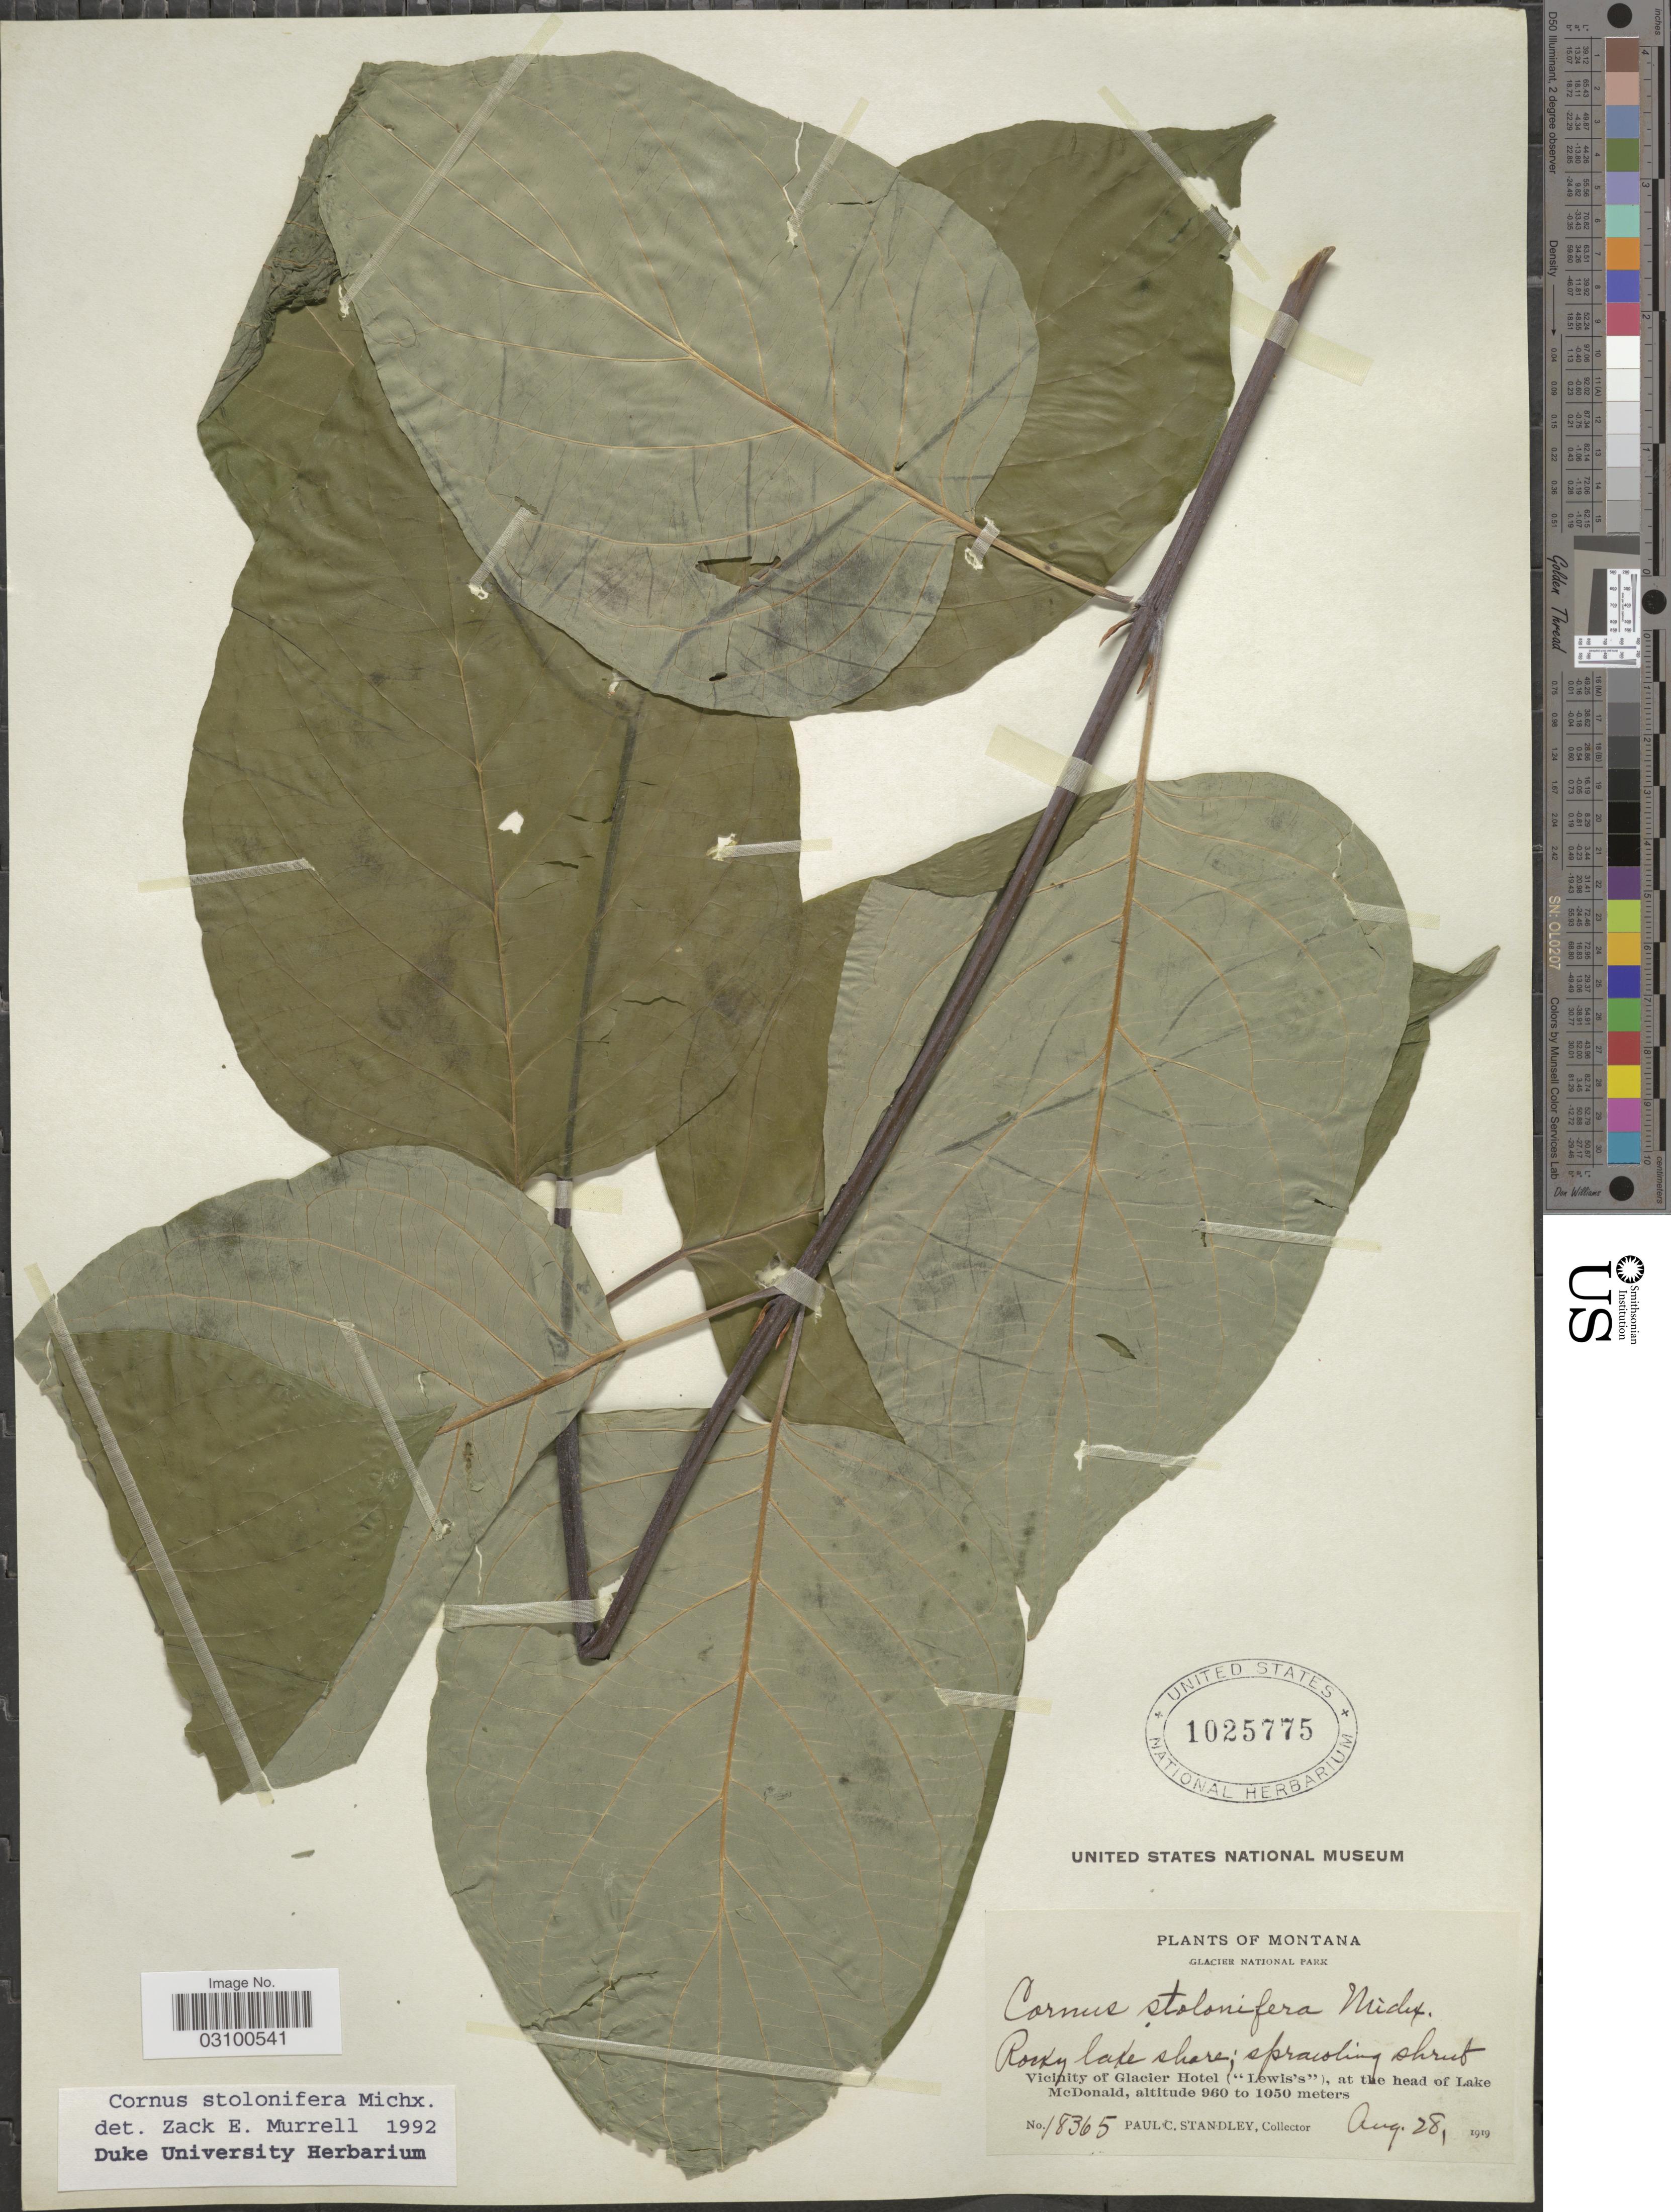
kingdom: Plantae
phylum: Tracheophyta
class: Magnoliopsida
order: Cornales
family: Cornaceae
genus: Cornus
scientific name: Cornus sericea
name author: L.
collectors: P. C. Standley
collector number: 18365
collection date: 1919-08-28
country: United States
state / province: Montana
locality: Glacier National Park. Vicinity of Glacier Hotel ("Lewis's"), at the head of Lake McDonald.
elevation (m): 960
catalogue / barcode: US 1025775